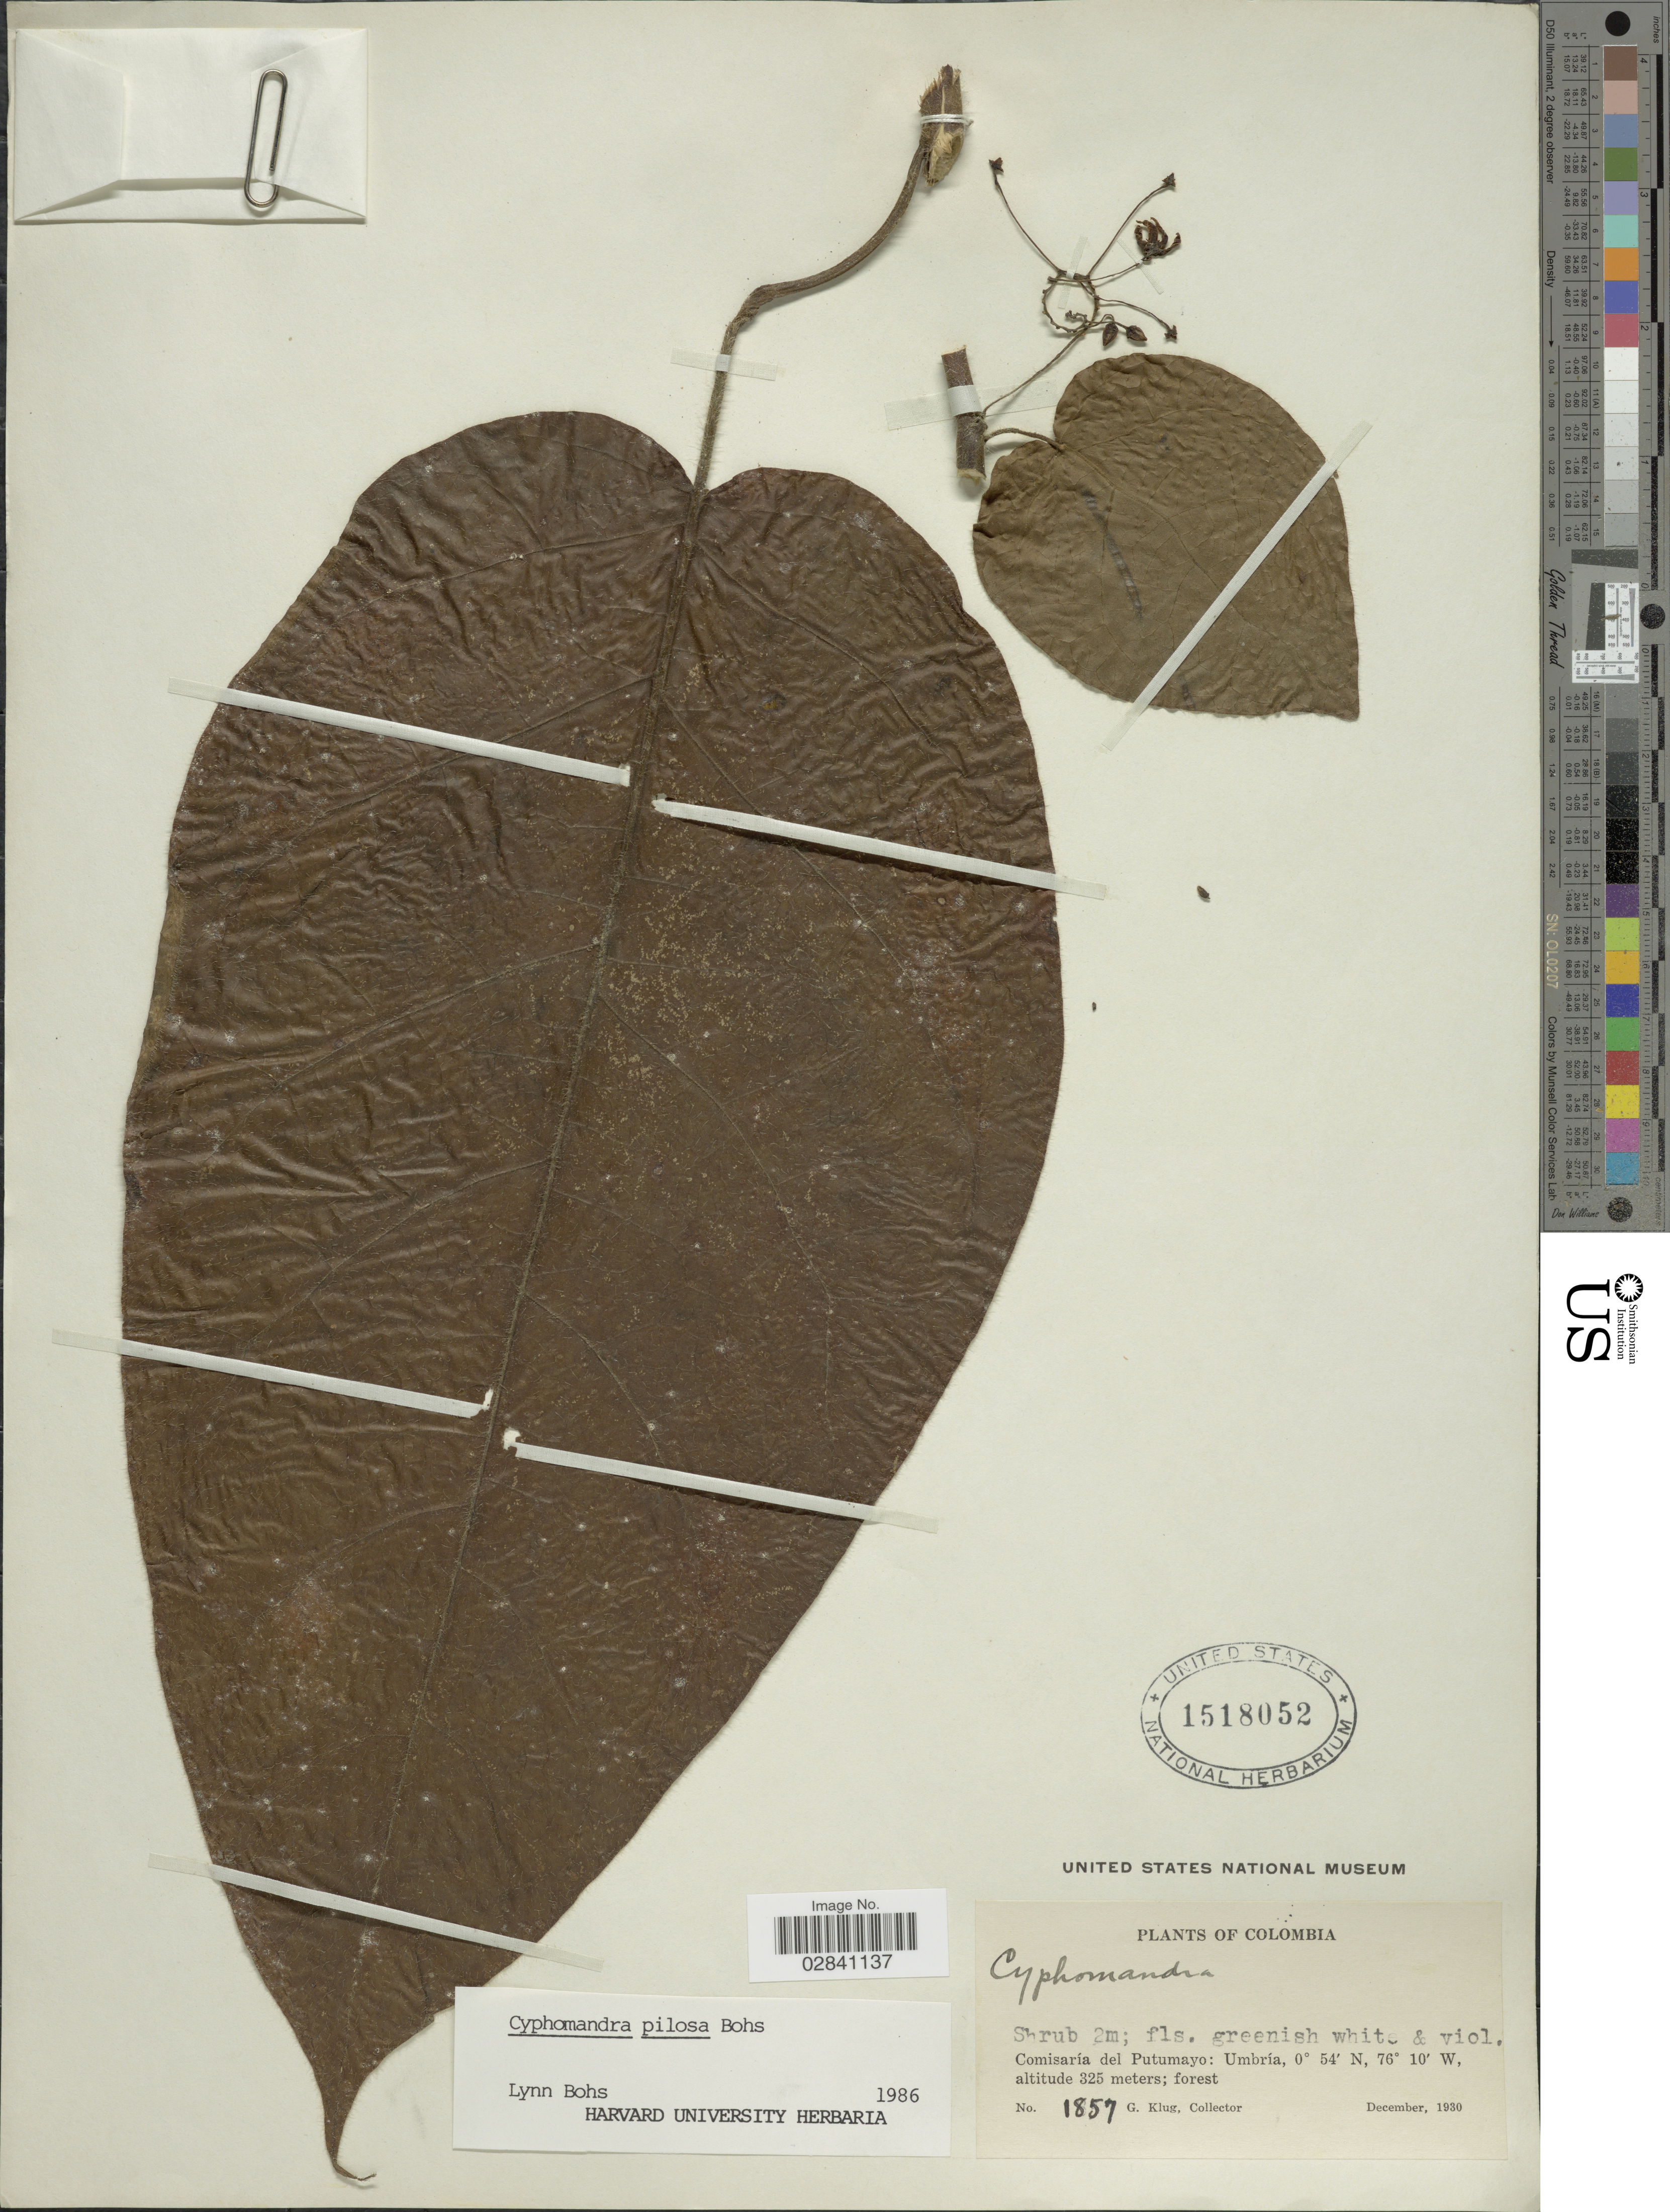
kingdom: Plantae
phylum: Tracheophyta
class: Magnoliopsida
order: Solanales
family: Solanaceae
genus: Cyphomandra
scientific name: Cyphomandra pilosa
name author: Bohs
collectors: G. Klug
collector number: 1857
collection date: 1930-12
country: Colombia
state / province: Putumayo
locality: Comisaría del Putumayo: Umbría.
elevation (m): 325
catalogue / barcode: US 1518052